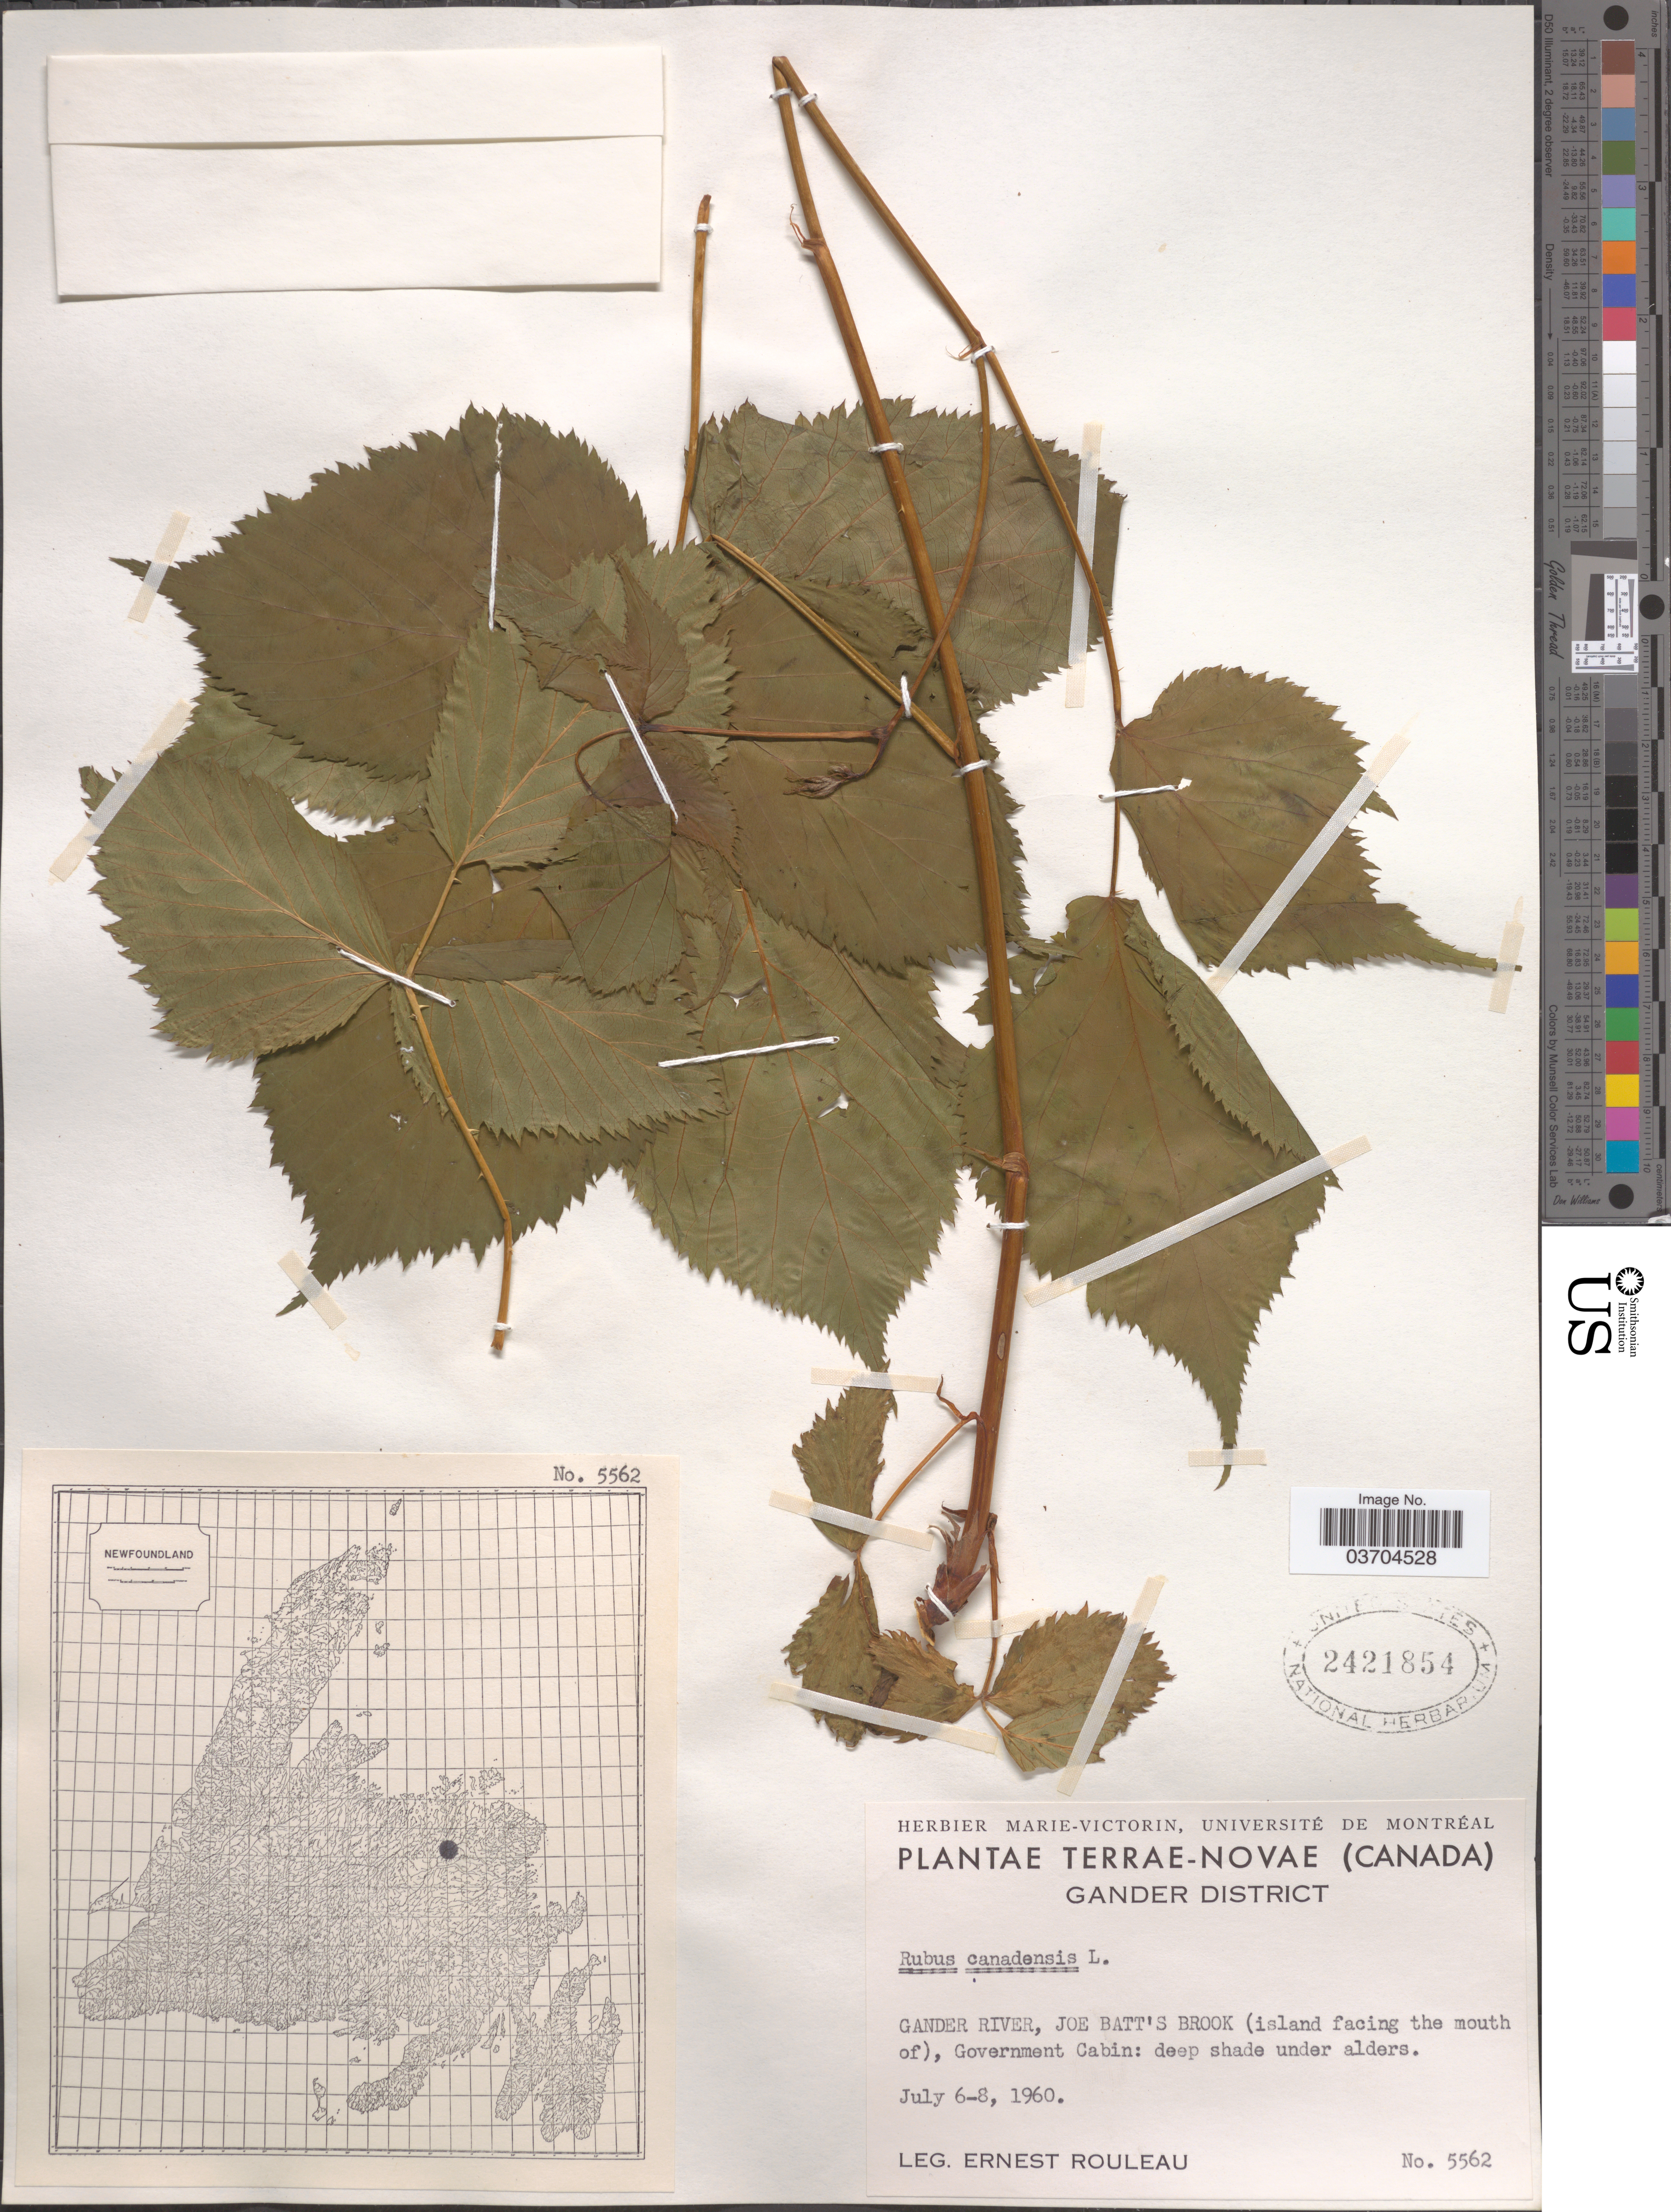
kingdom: Plantae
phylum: Tracheophyta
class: Magnoliopsida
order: Rosales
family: Rosaceae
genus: Rubus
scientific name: Rubus canadensis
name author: L.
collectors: J. Rouleau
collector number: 5562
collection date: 1960-07-06/1960-07-08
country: Canada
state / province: Newfoundland and Labrador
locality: Terrae-Novae. Gander District. Gander River, Joe Batt's Brook (island facing the mouth of), Government Cabin: deep shade under alders.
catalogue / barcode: US 2421854